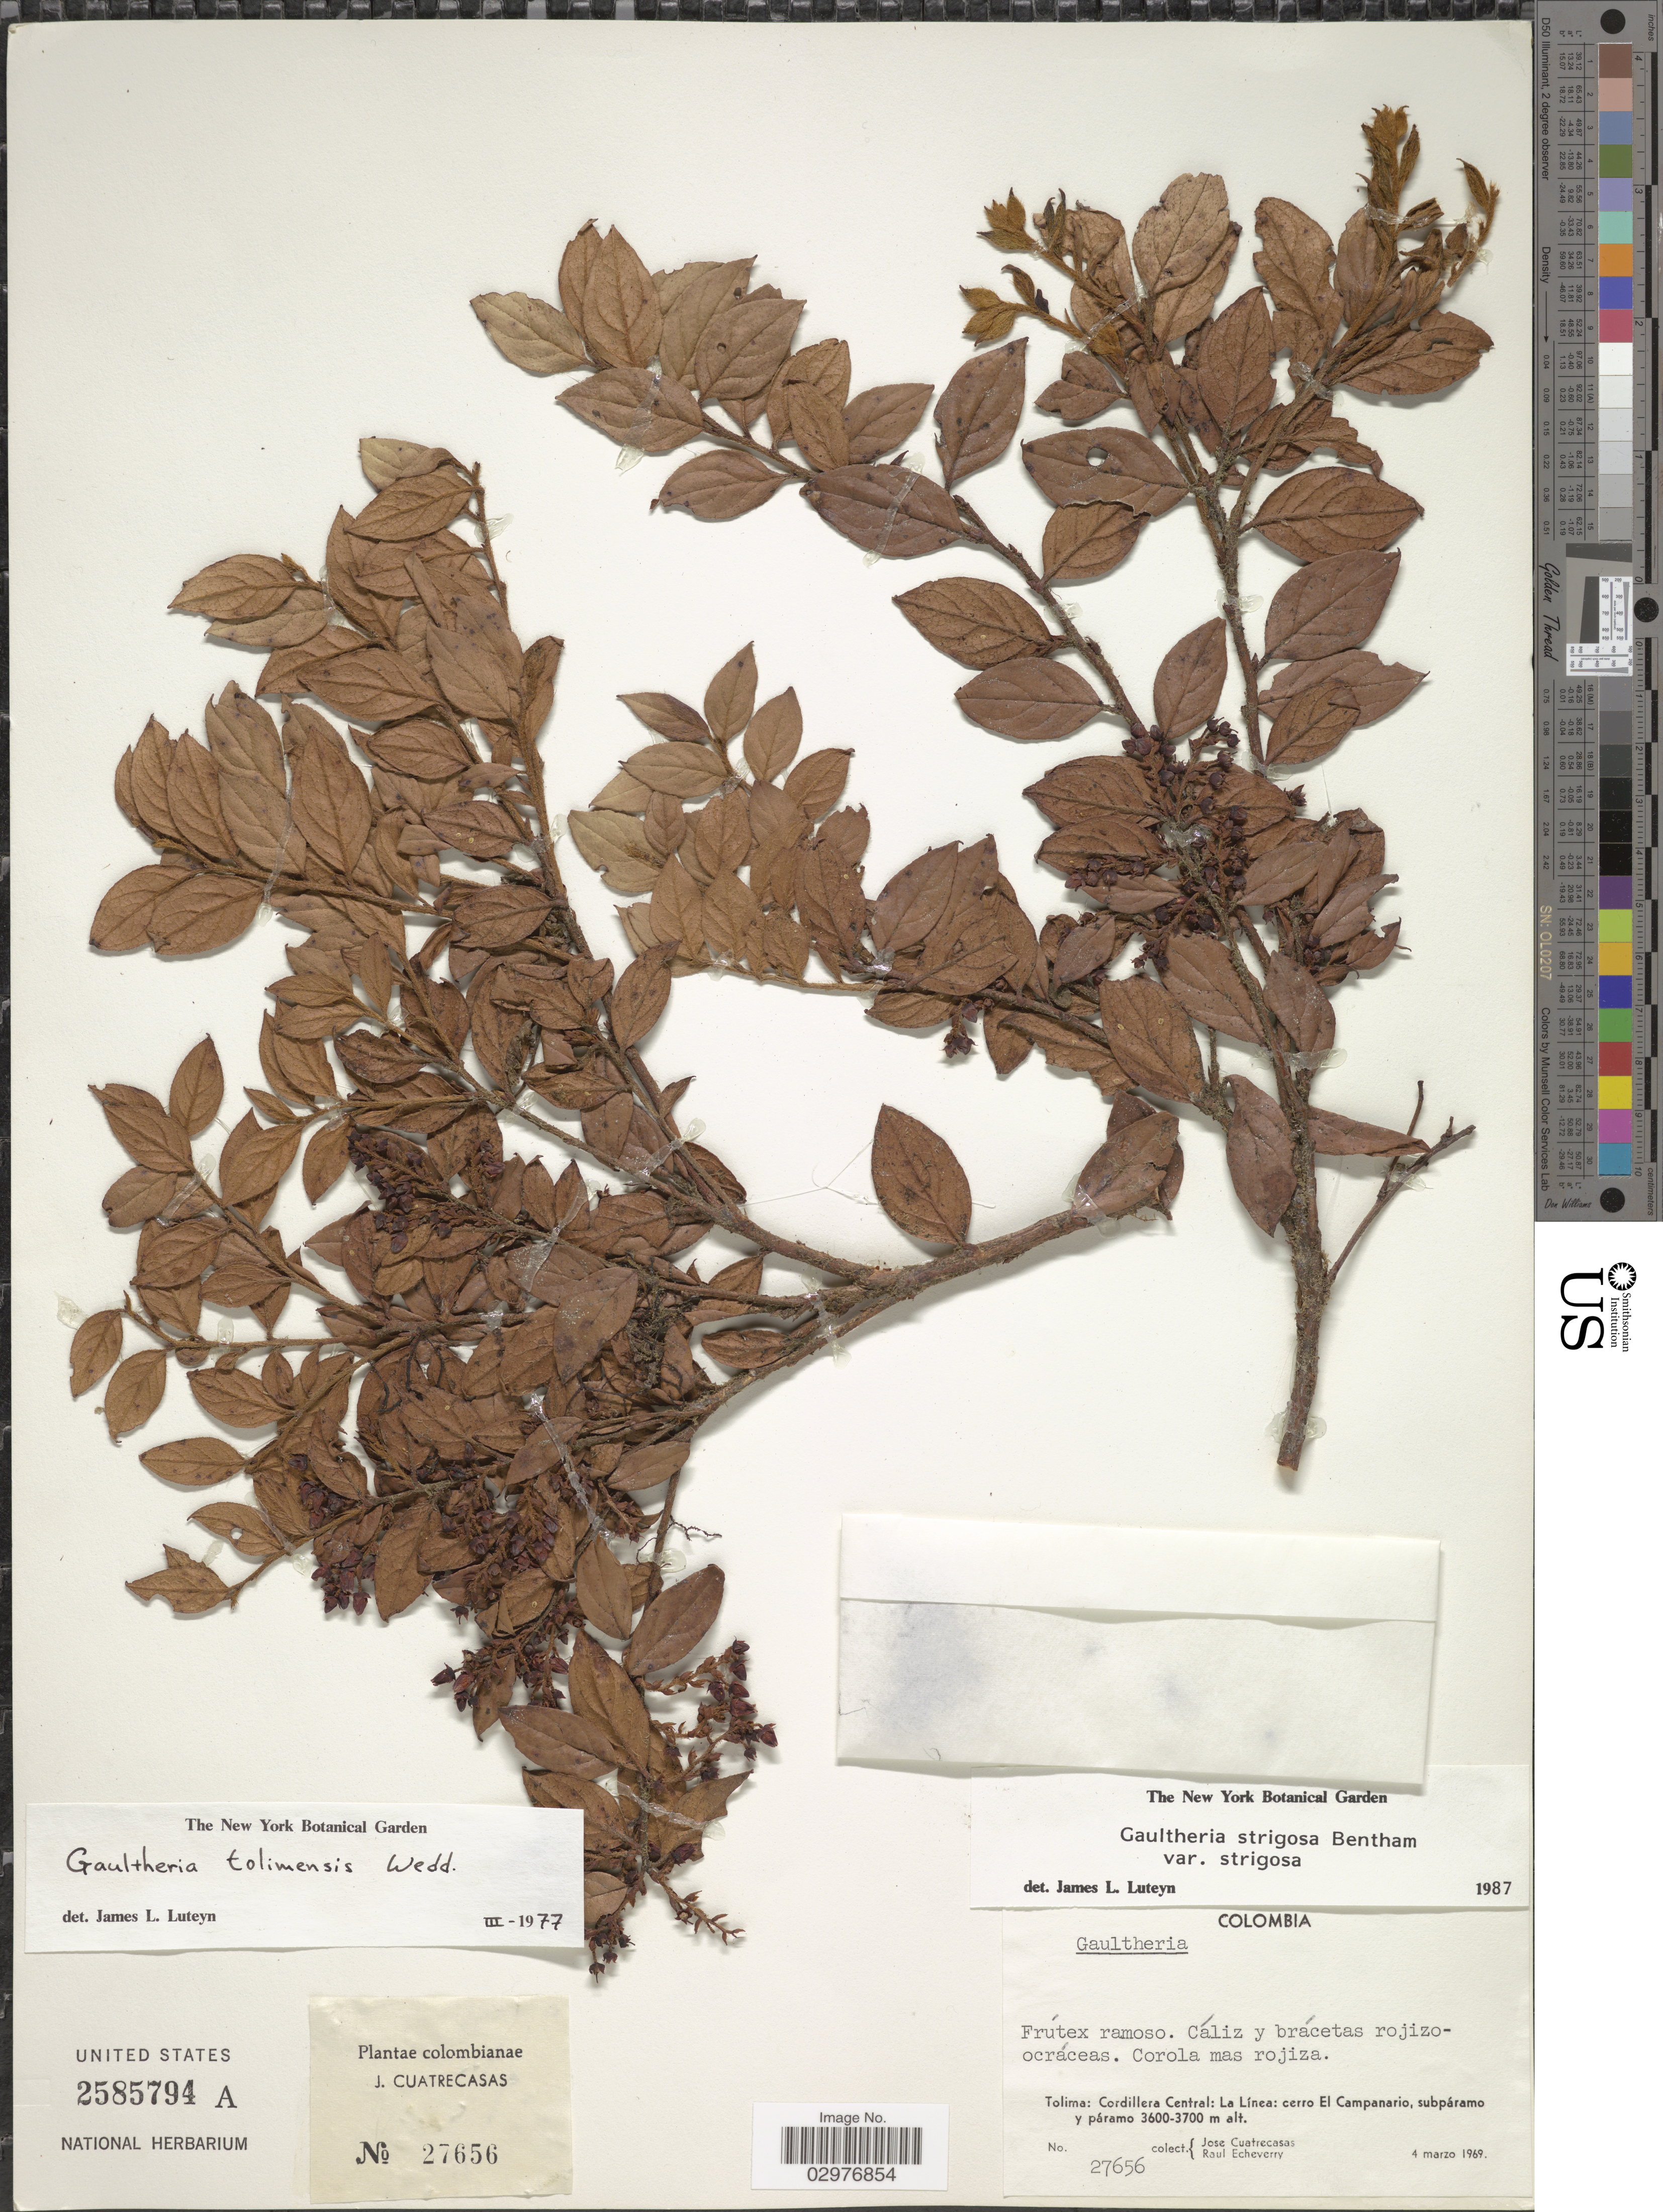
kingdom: Plantae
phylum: Tracheophyta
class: Magnoliopsida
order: Ericales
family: Ericaceae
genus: Gaultheria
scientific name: Gaultheria strigosa var. strigosa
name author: Benth.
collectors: J. Cuatrecasas & R. Echeverry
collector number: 27656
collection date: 1969-03-04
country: Colombia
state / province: Tolima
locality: Cordillera Central: La Línea: cerro El Campanario, subpáramo y páramo.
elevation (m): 3600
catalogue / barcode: US 2585794A